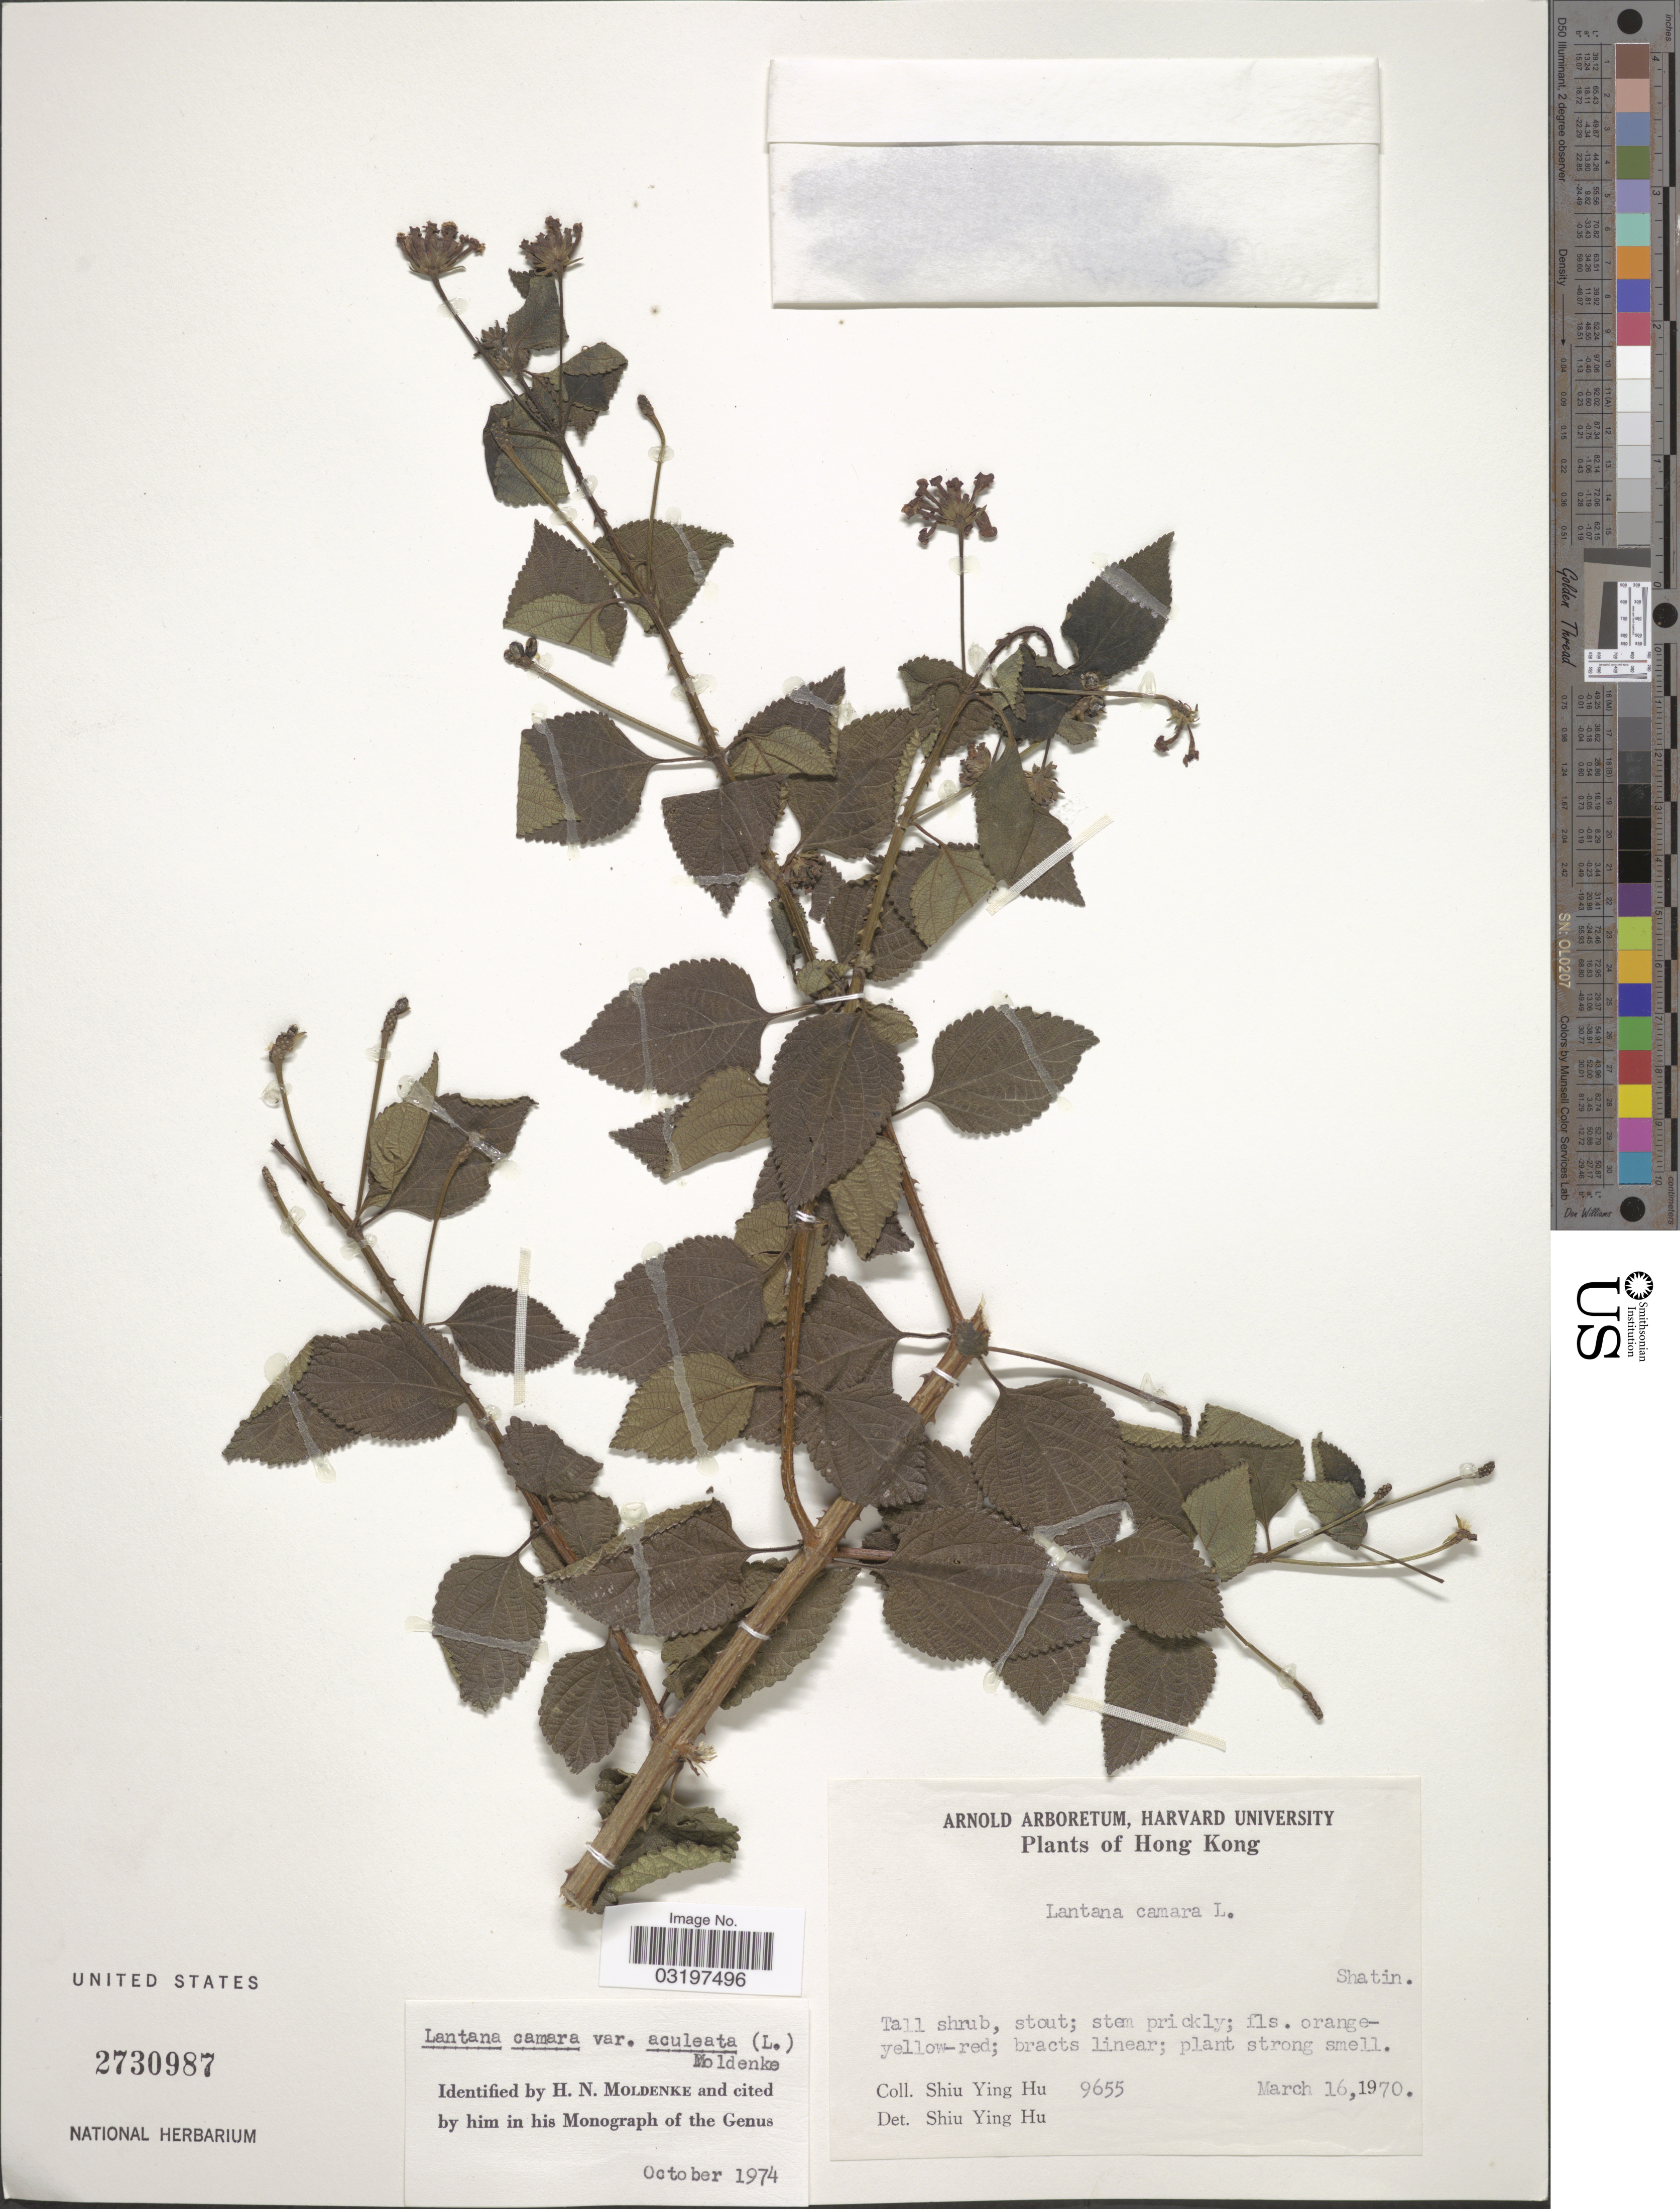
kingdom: Plantae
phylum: Tracheophyta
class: Magnoliopsida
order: Lamiales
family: Verbenaceae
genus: Lantana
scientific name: Lantana camara var. aculeata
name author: (L.) Moldenke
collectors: S. Y. Hu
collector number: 9655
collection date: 1970-03-16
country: China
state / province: Hong Kong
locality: Shatin.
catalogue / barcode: US 2730987